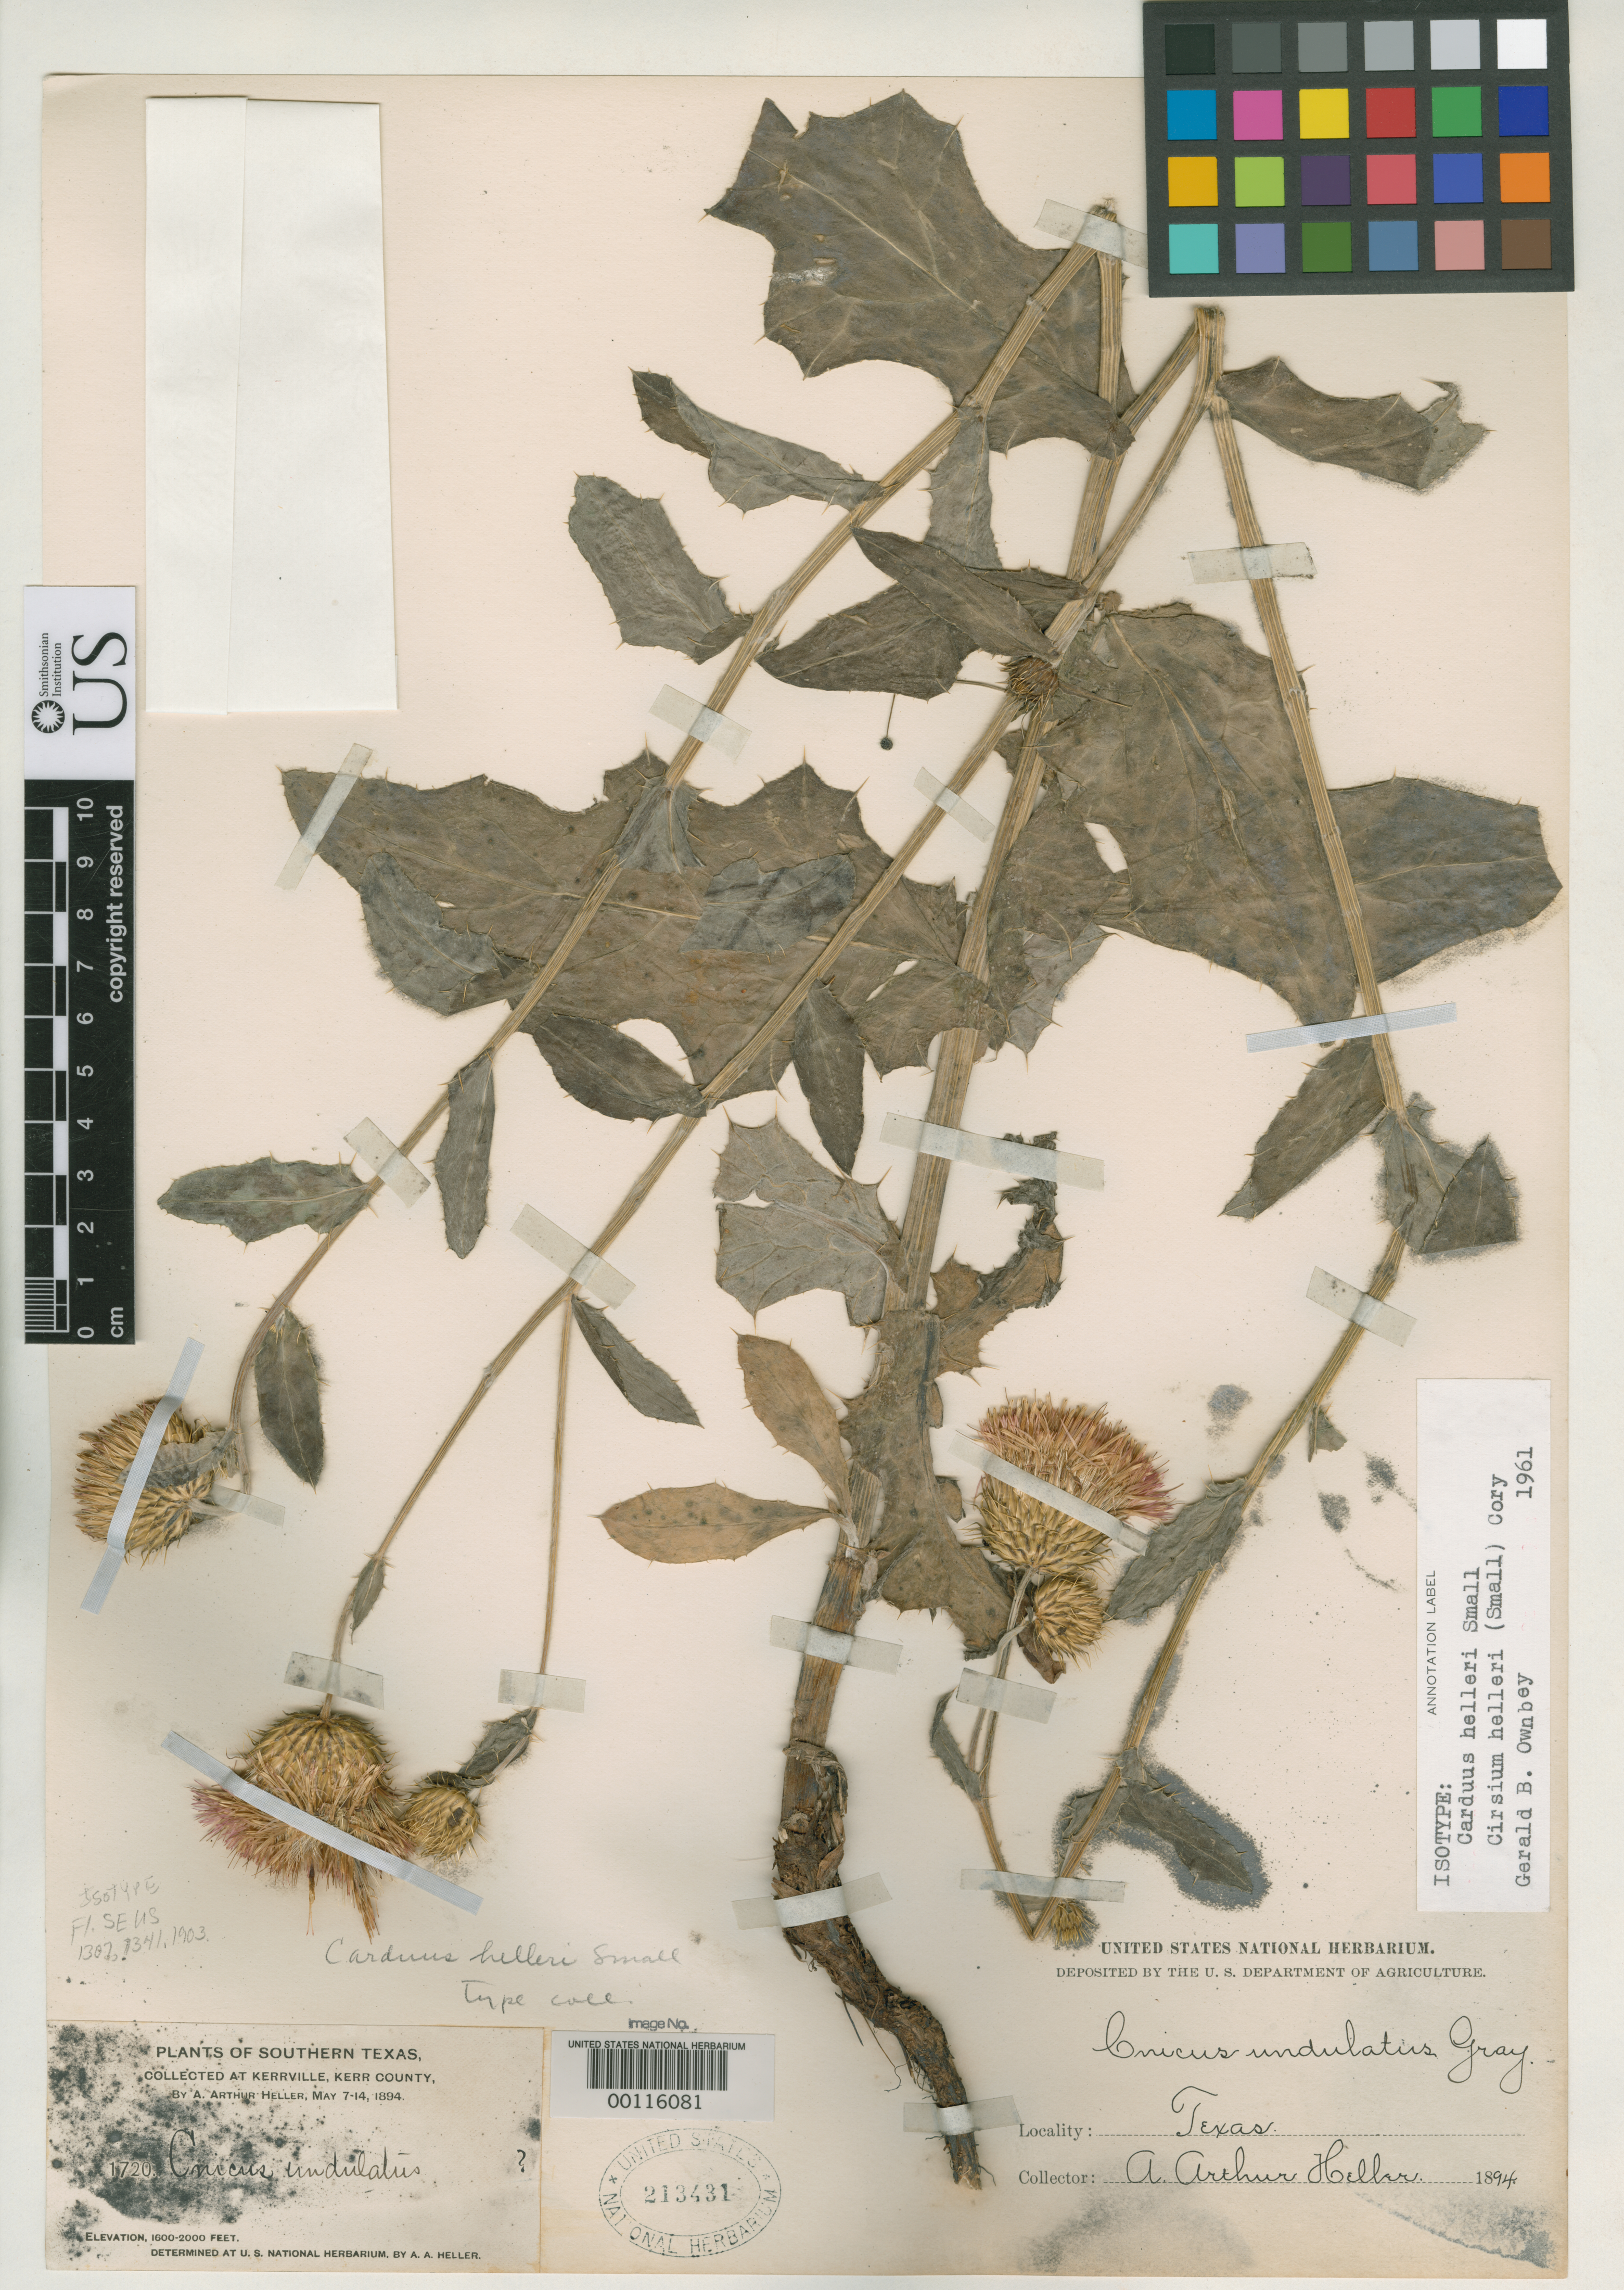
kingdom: Plantae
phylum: Tracheophyta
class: Magnoliopsida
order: Asterales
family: Asteraceae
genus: Carduus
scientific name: Carduus helleri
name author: Small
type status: Isotype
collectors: A. A. Heller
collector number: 1720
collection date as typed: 07 May 1894 to 14 May 1894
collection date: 1894-05-07/1894-05-14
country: United States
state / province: Texas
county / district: Kerr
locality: Kerrville; alt. 1600-2000 ft.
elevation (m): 488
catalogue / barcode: US 213431